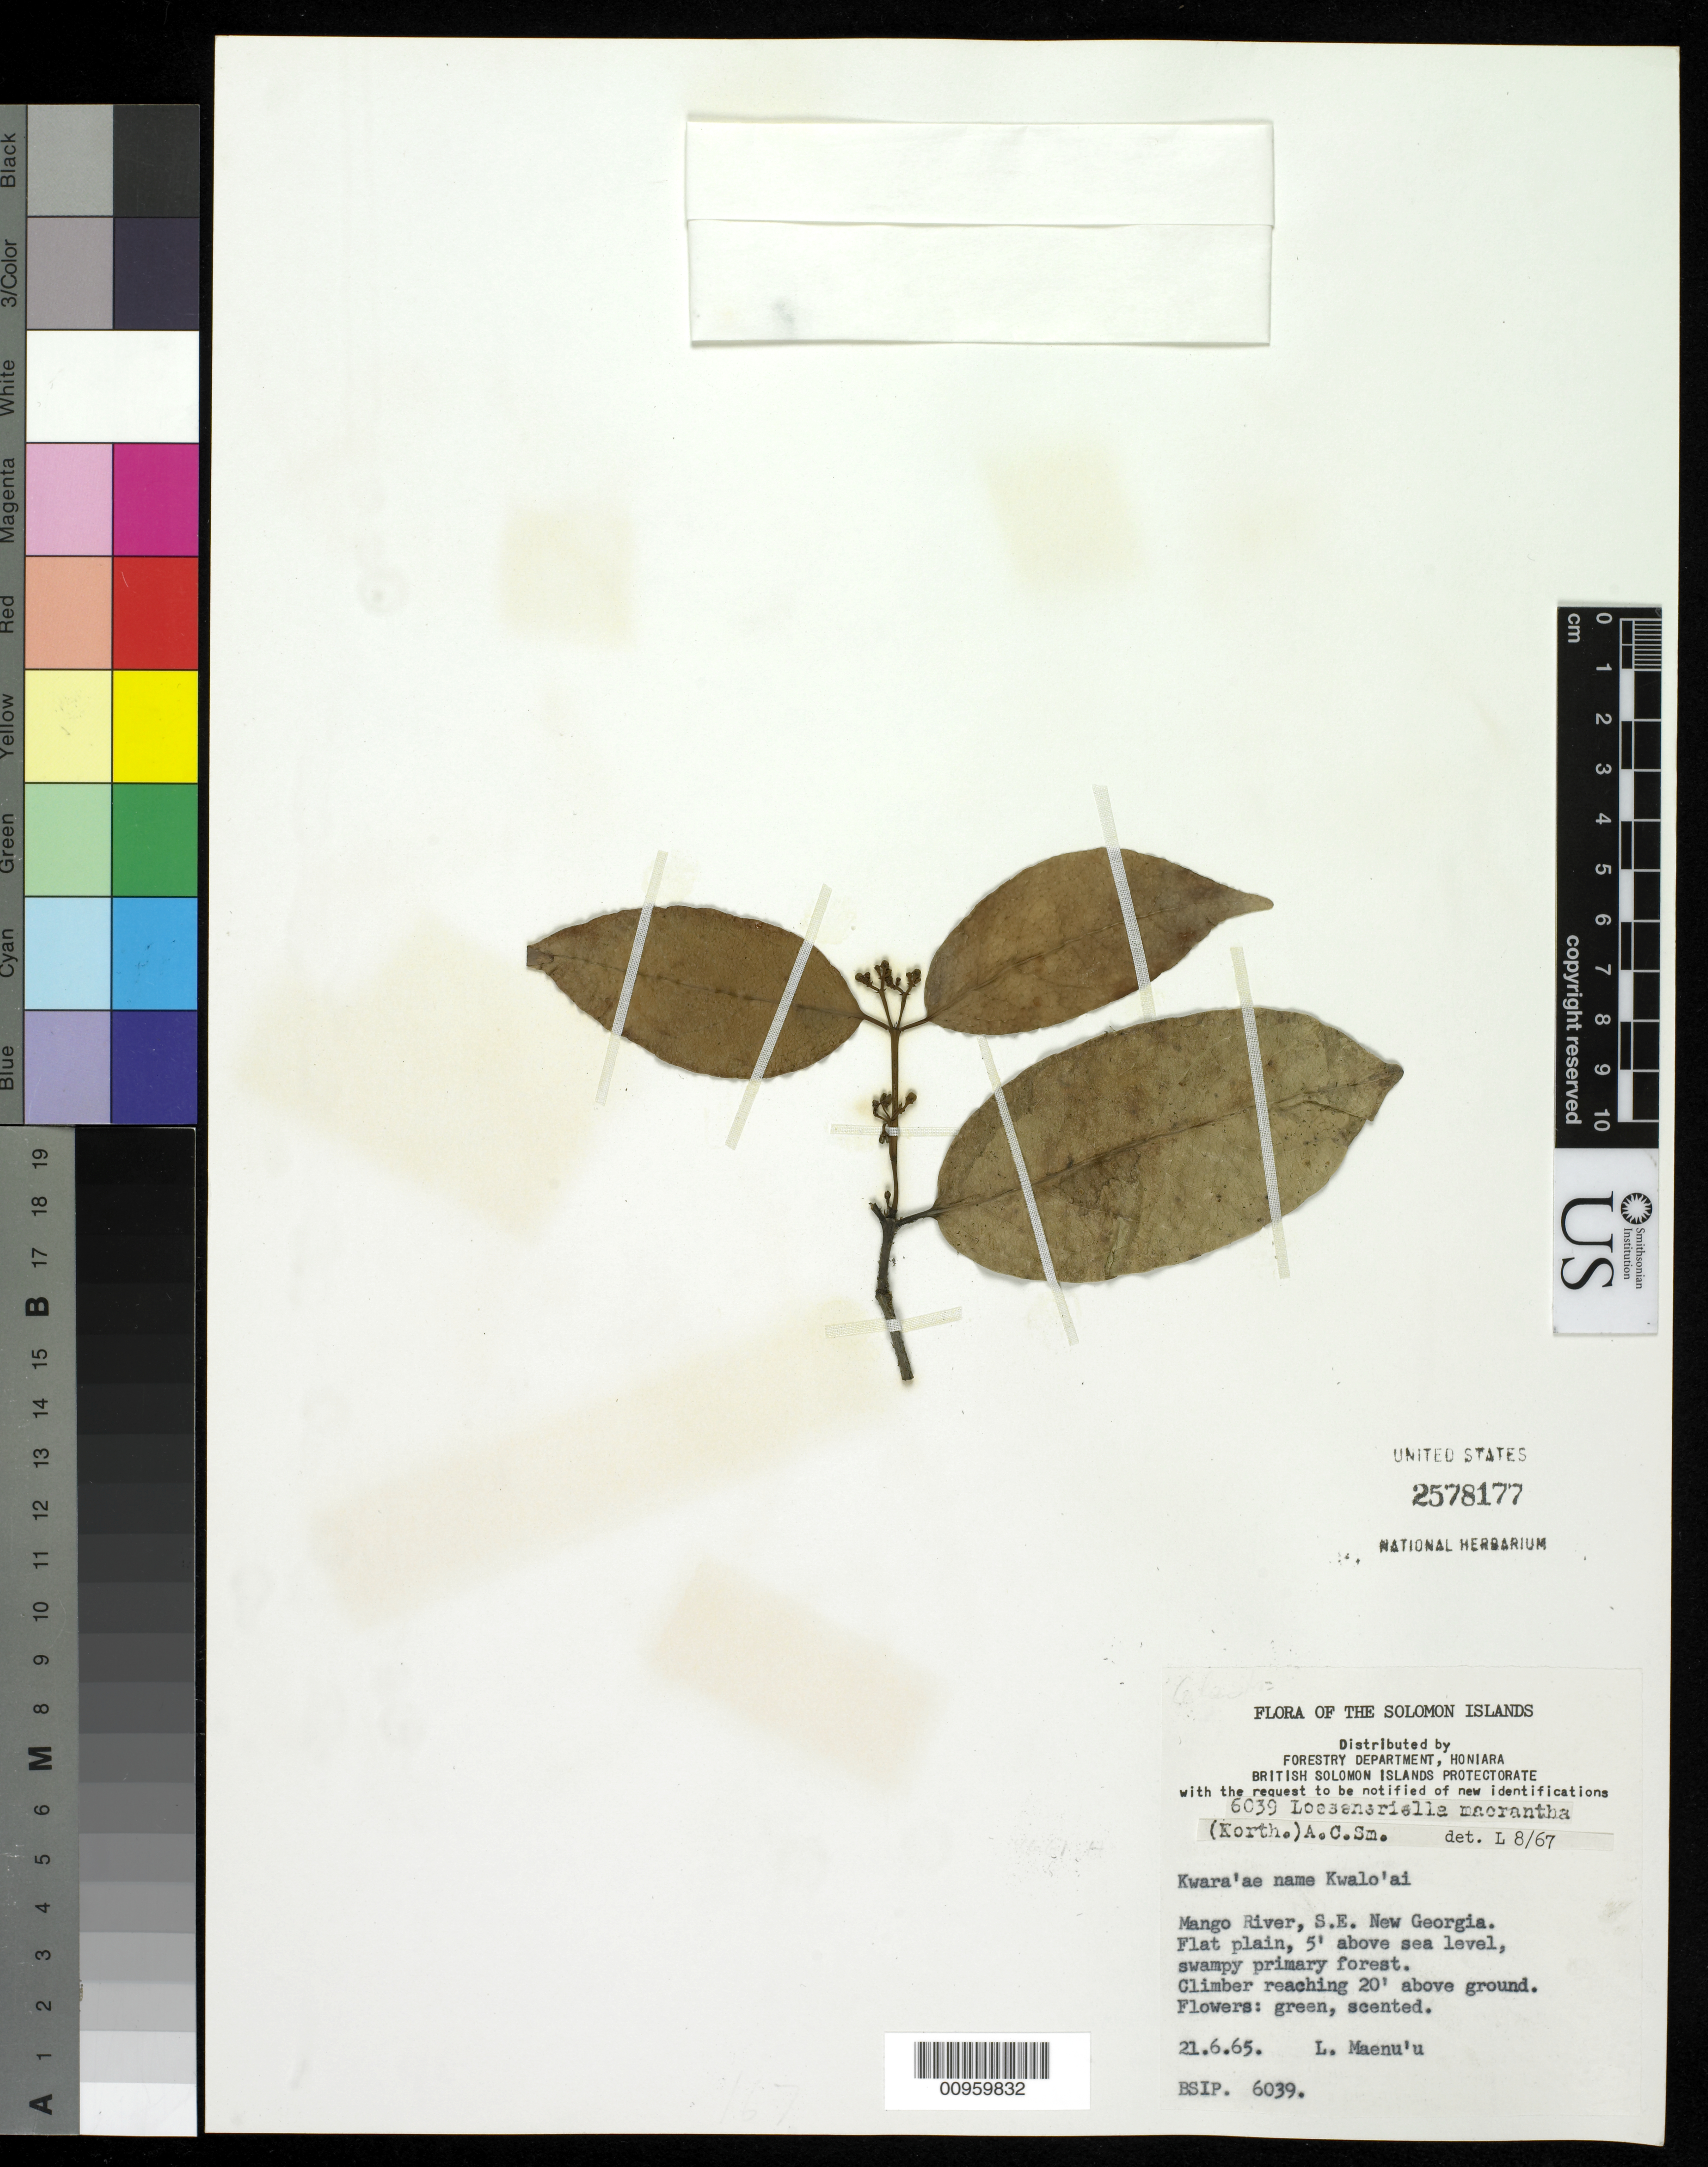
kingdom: Plantae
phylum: Tracheophyta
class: Magnoliopsida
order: Celastrales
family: Celastraceae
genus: Loeseneriella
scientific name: Loeseneriella macrantha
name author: (Korth.) A.C. Sm.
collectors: L. Maenu'u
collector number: BSIP 6039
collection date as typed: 21 Jun 1965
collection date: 1965-06-21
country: Solomon Islands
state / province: Western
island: New Georgia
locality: Mango River, SE New Georgia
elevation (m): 2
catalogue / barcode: US 2578177